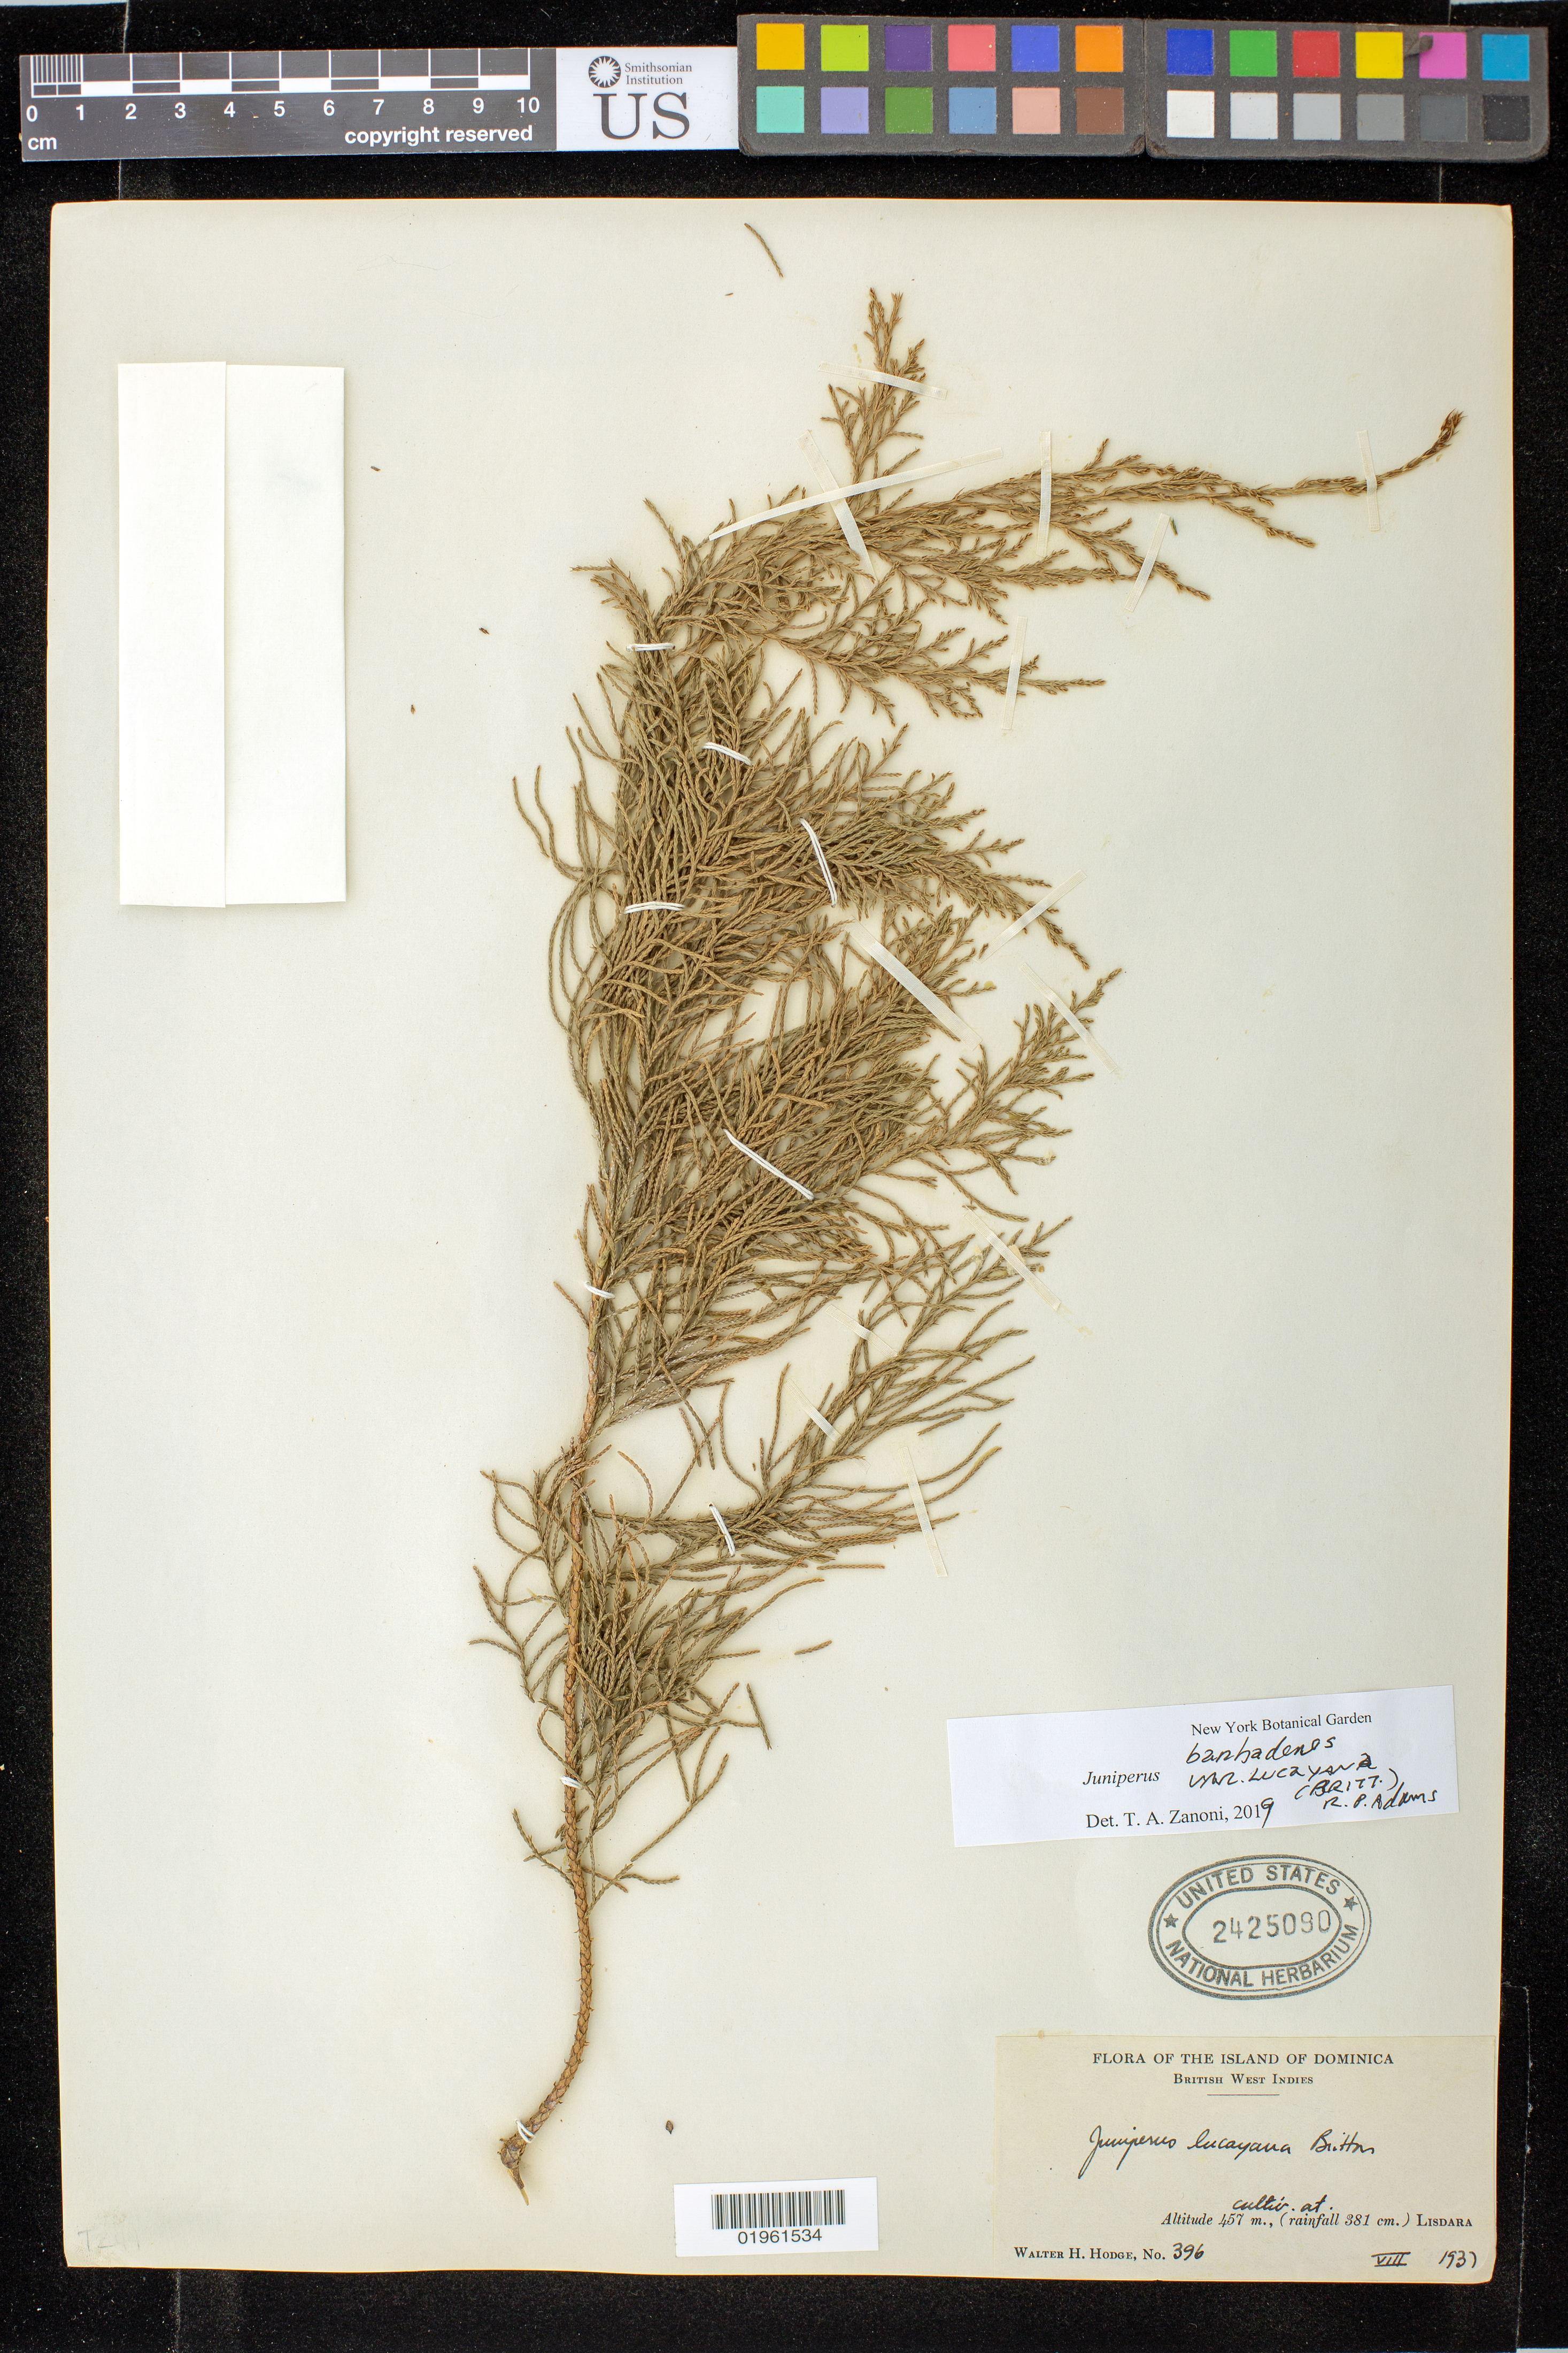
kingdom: Plantae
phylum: Tracheophyta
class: Pinopsida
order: Pinales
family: Cupressaceae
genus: Juniperus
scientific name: Juniperus barbadensis var. lucayana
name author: (Britton) R.P. Adams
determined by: Zanoni, T. A., (NY), New York Botanical Garden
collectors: W. Hodge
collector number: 396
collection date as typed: Aug 1937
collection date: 1937-08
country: Dominica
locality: Lisdara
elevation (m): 457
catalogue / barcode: US 2425090